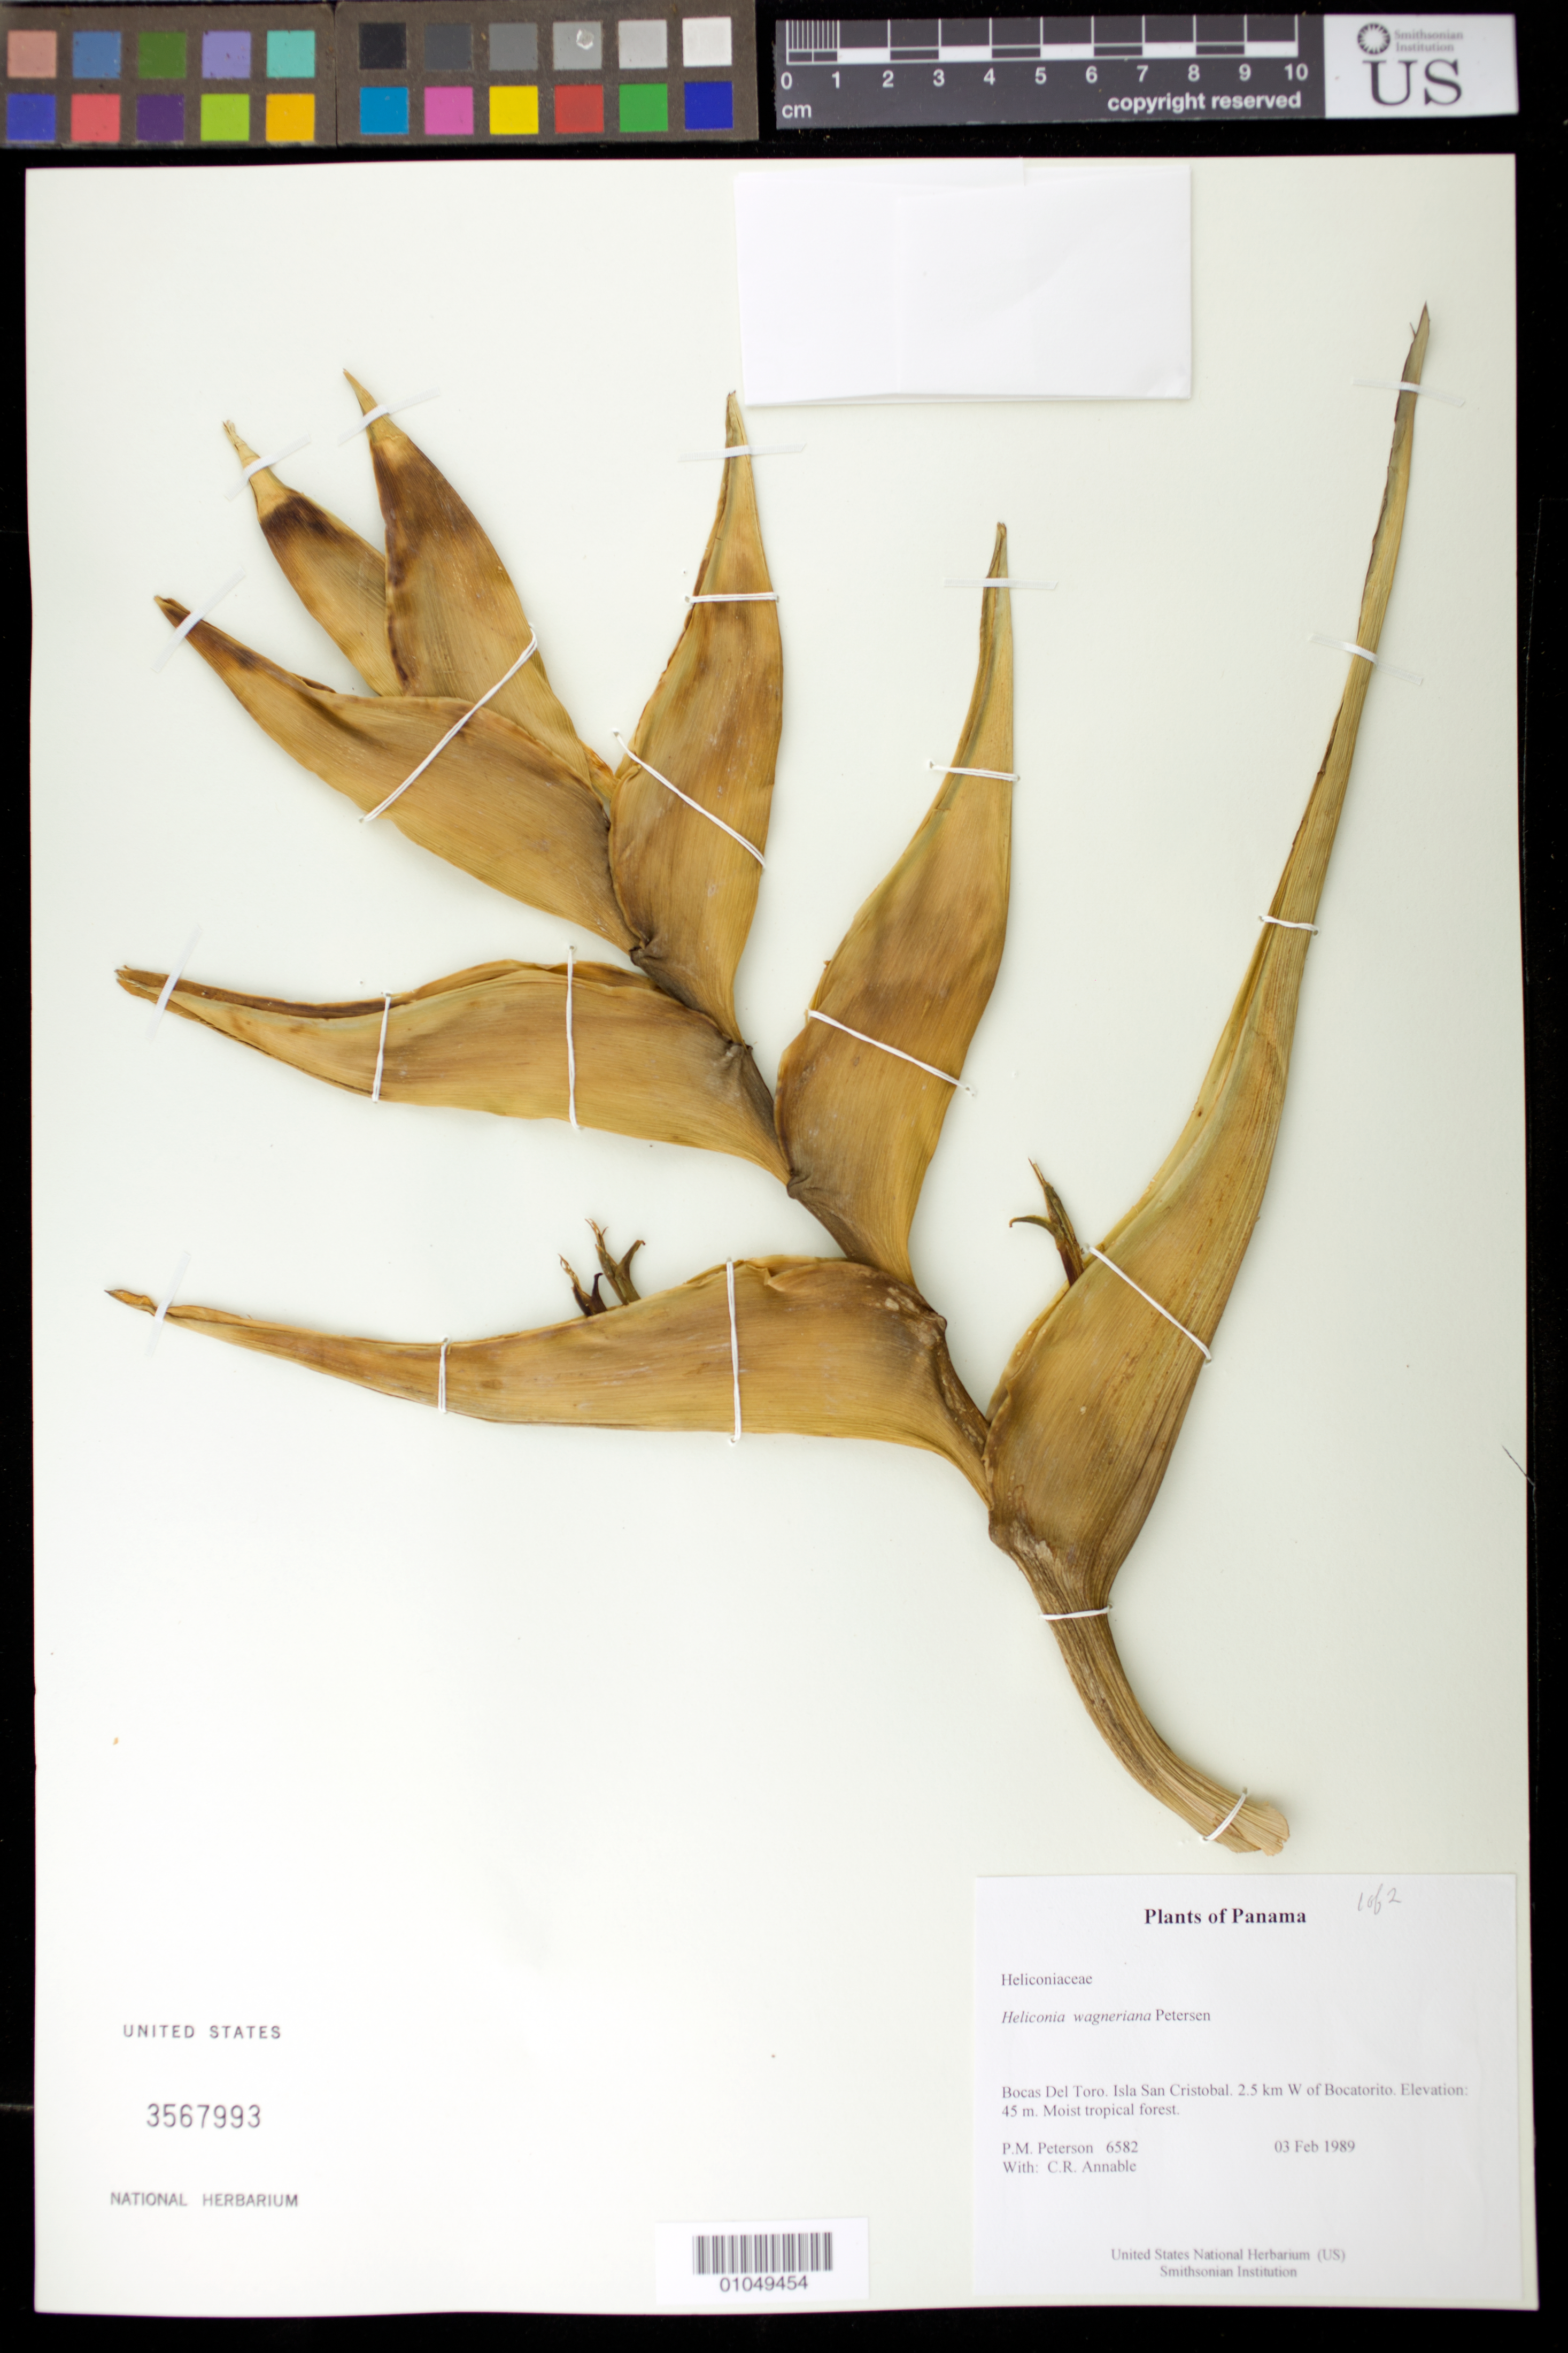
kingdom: Plantae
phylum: Tracheophyta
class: Liliopsida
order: Zingiberales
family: Heliconiaceae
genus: Heliconia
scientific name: Heliconia wagneriana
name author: Petersen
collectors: P. M. Peterson & C. R. Annable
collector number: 06582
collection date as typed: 03 Feb 1989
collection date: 1989-02-03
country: Panama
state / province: Bocas del Toro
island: San Cristobal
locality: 2.5 km W of Bocatorito.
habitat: Moist tropical forest.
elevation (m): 45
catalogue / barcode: US 3567993